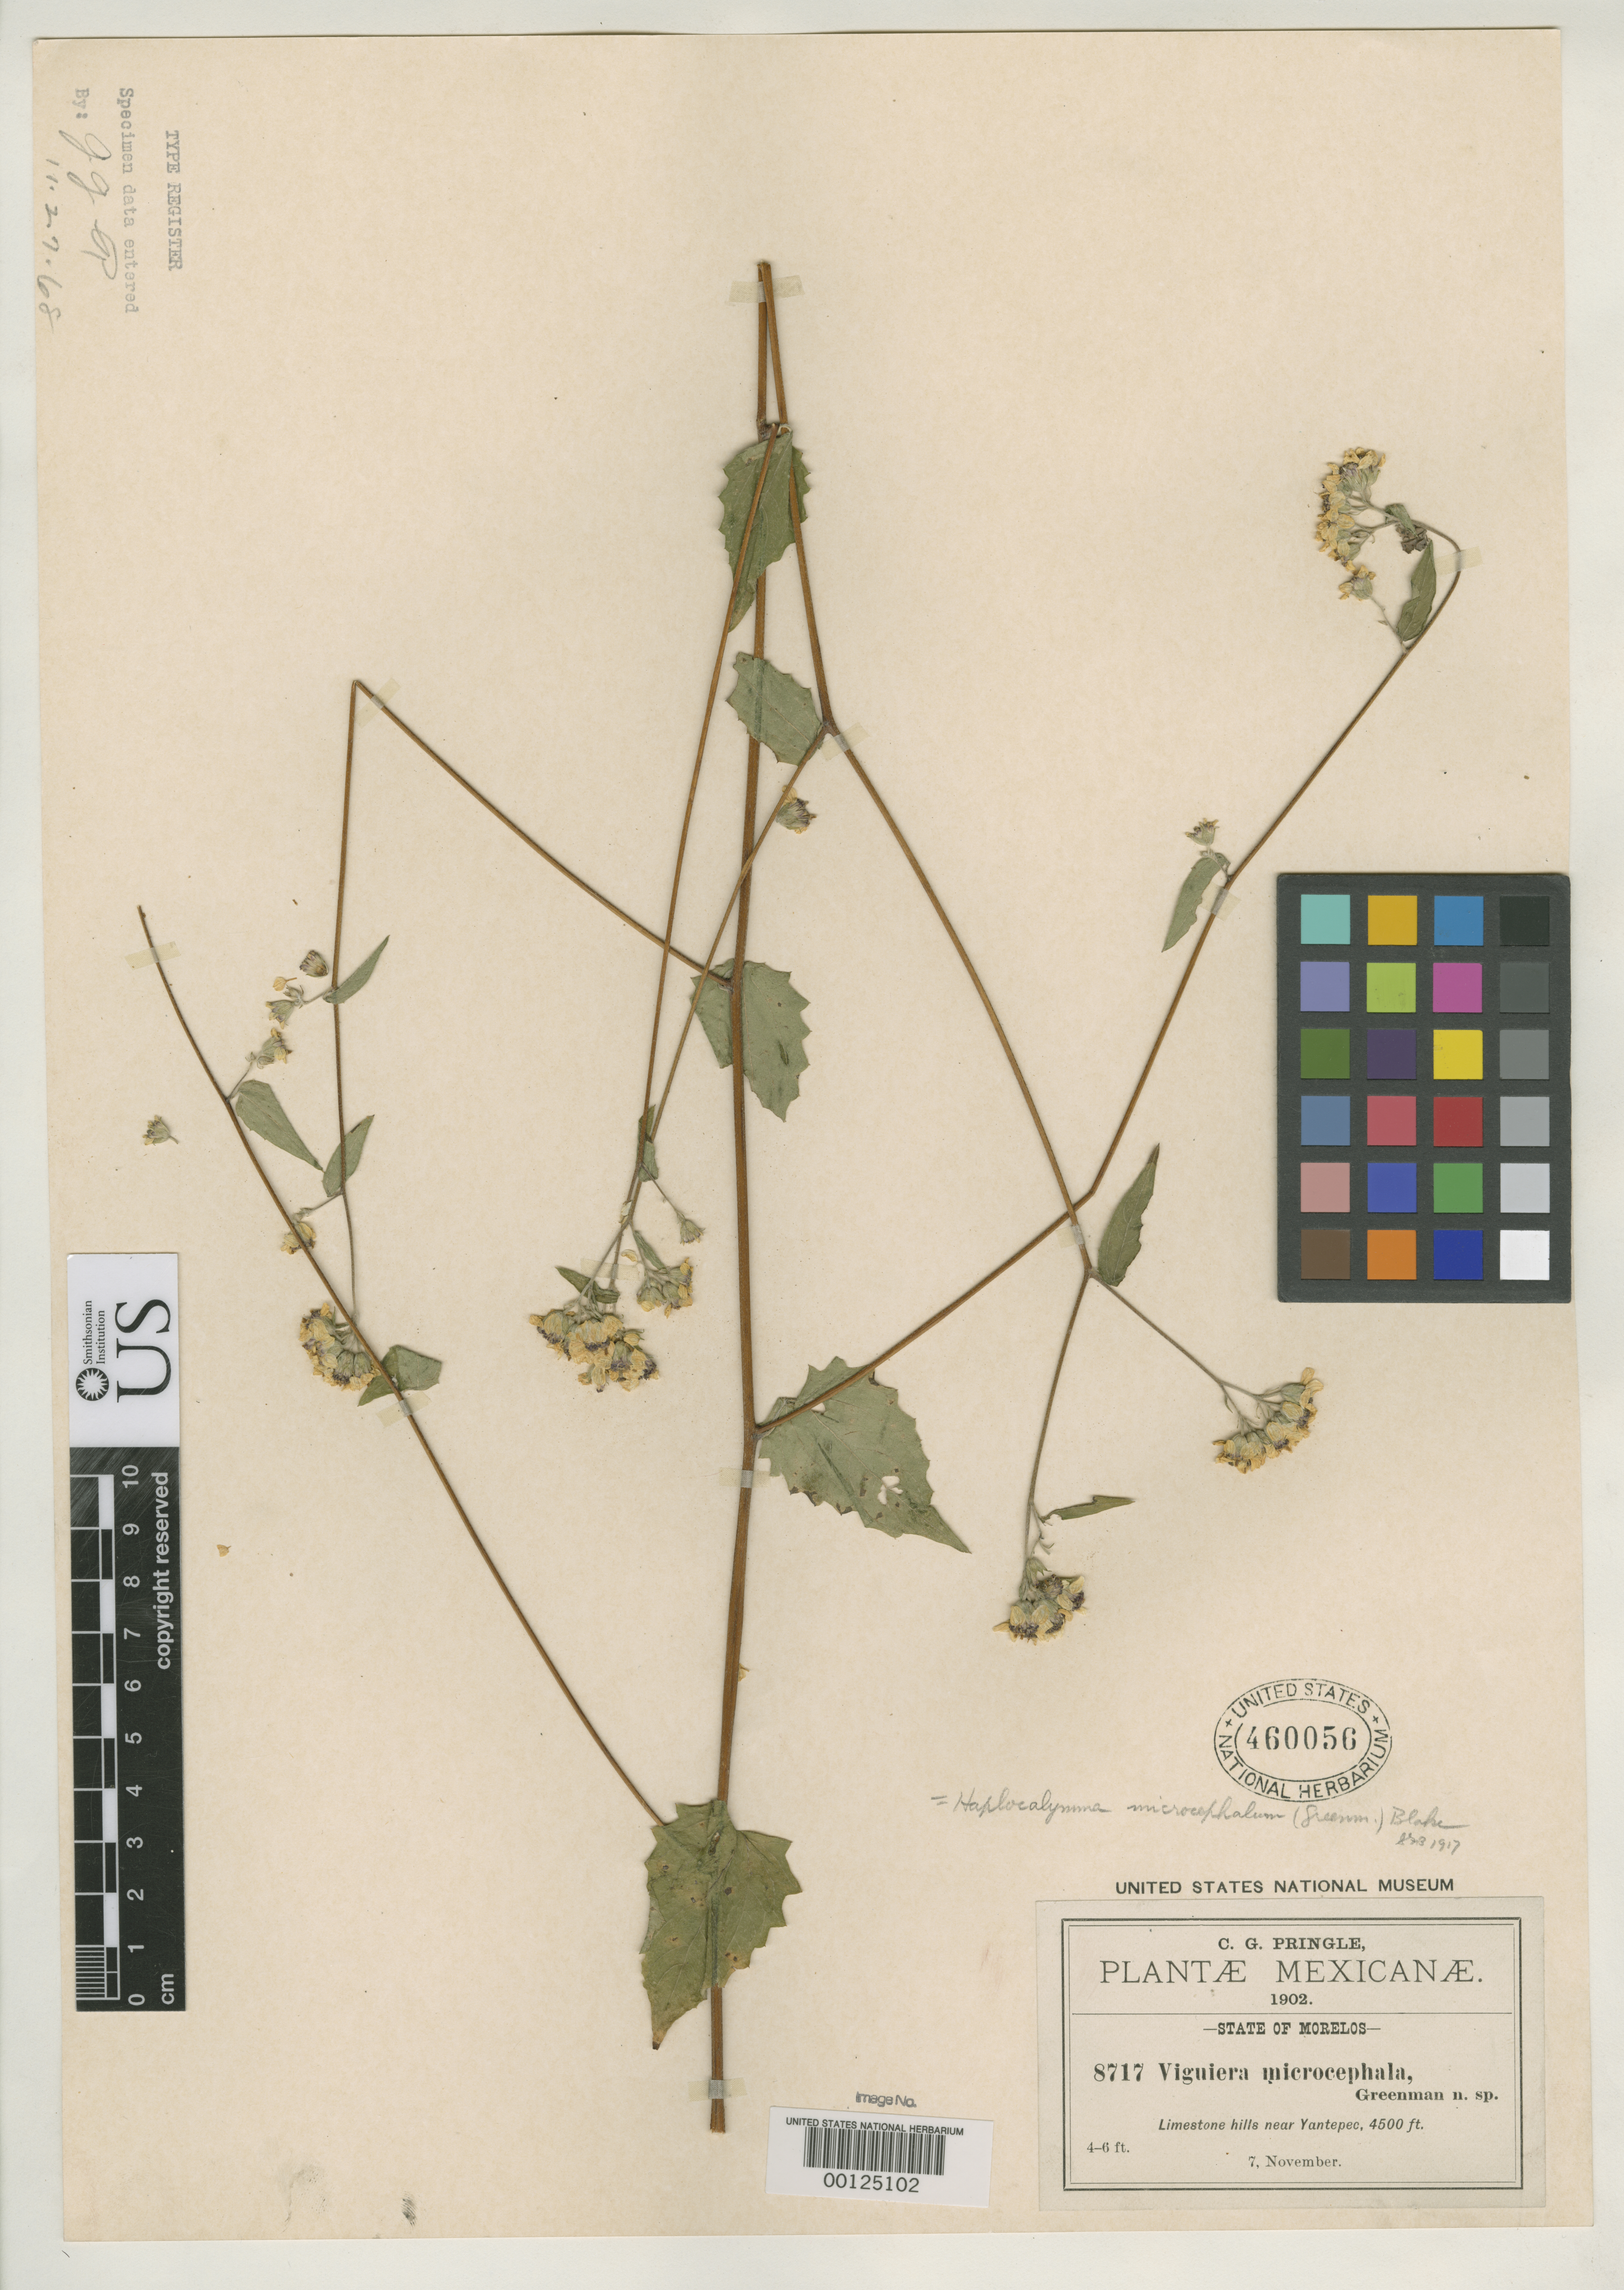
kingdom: Plantae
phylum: Tracheophyta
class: Magnoliopsida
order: Asterales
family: Asteraceae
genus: Viguiera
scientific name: Viguiera microcephala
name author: Greenm.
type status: Isotype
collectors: C. G. Pringle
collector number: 8717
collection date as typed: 07 Nov 1902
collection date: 1902-11-07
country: Mexico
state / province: Morelos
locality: Hills near Yautepec.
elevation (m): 1385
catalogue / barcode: US 460056